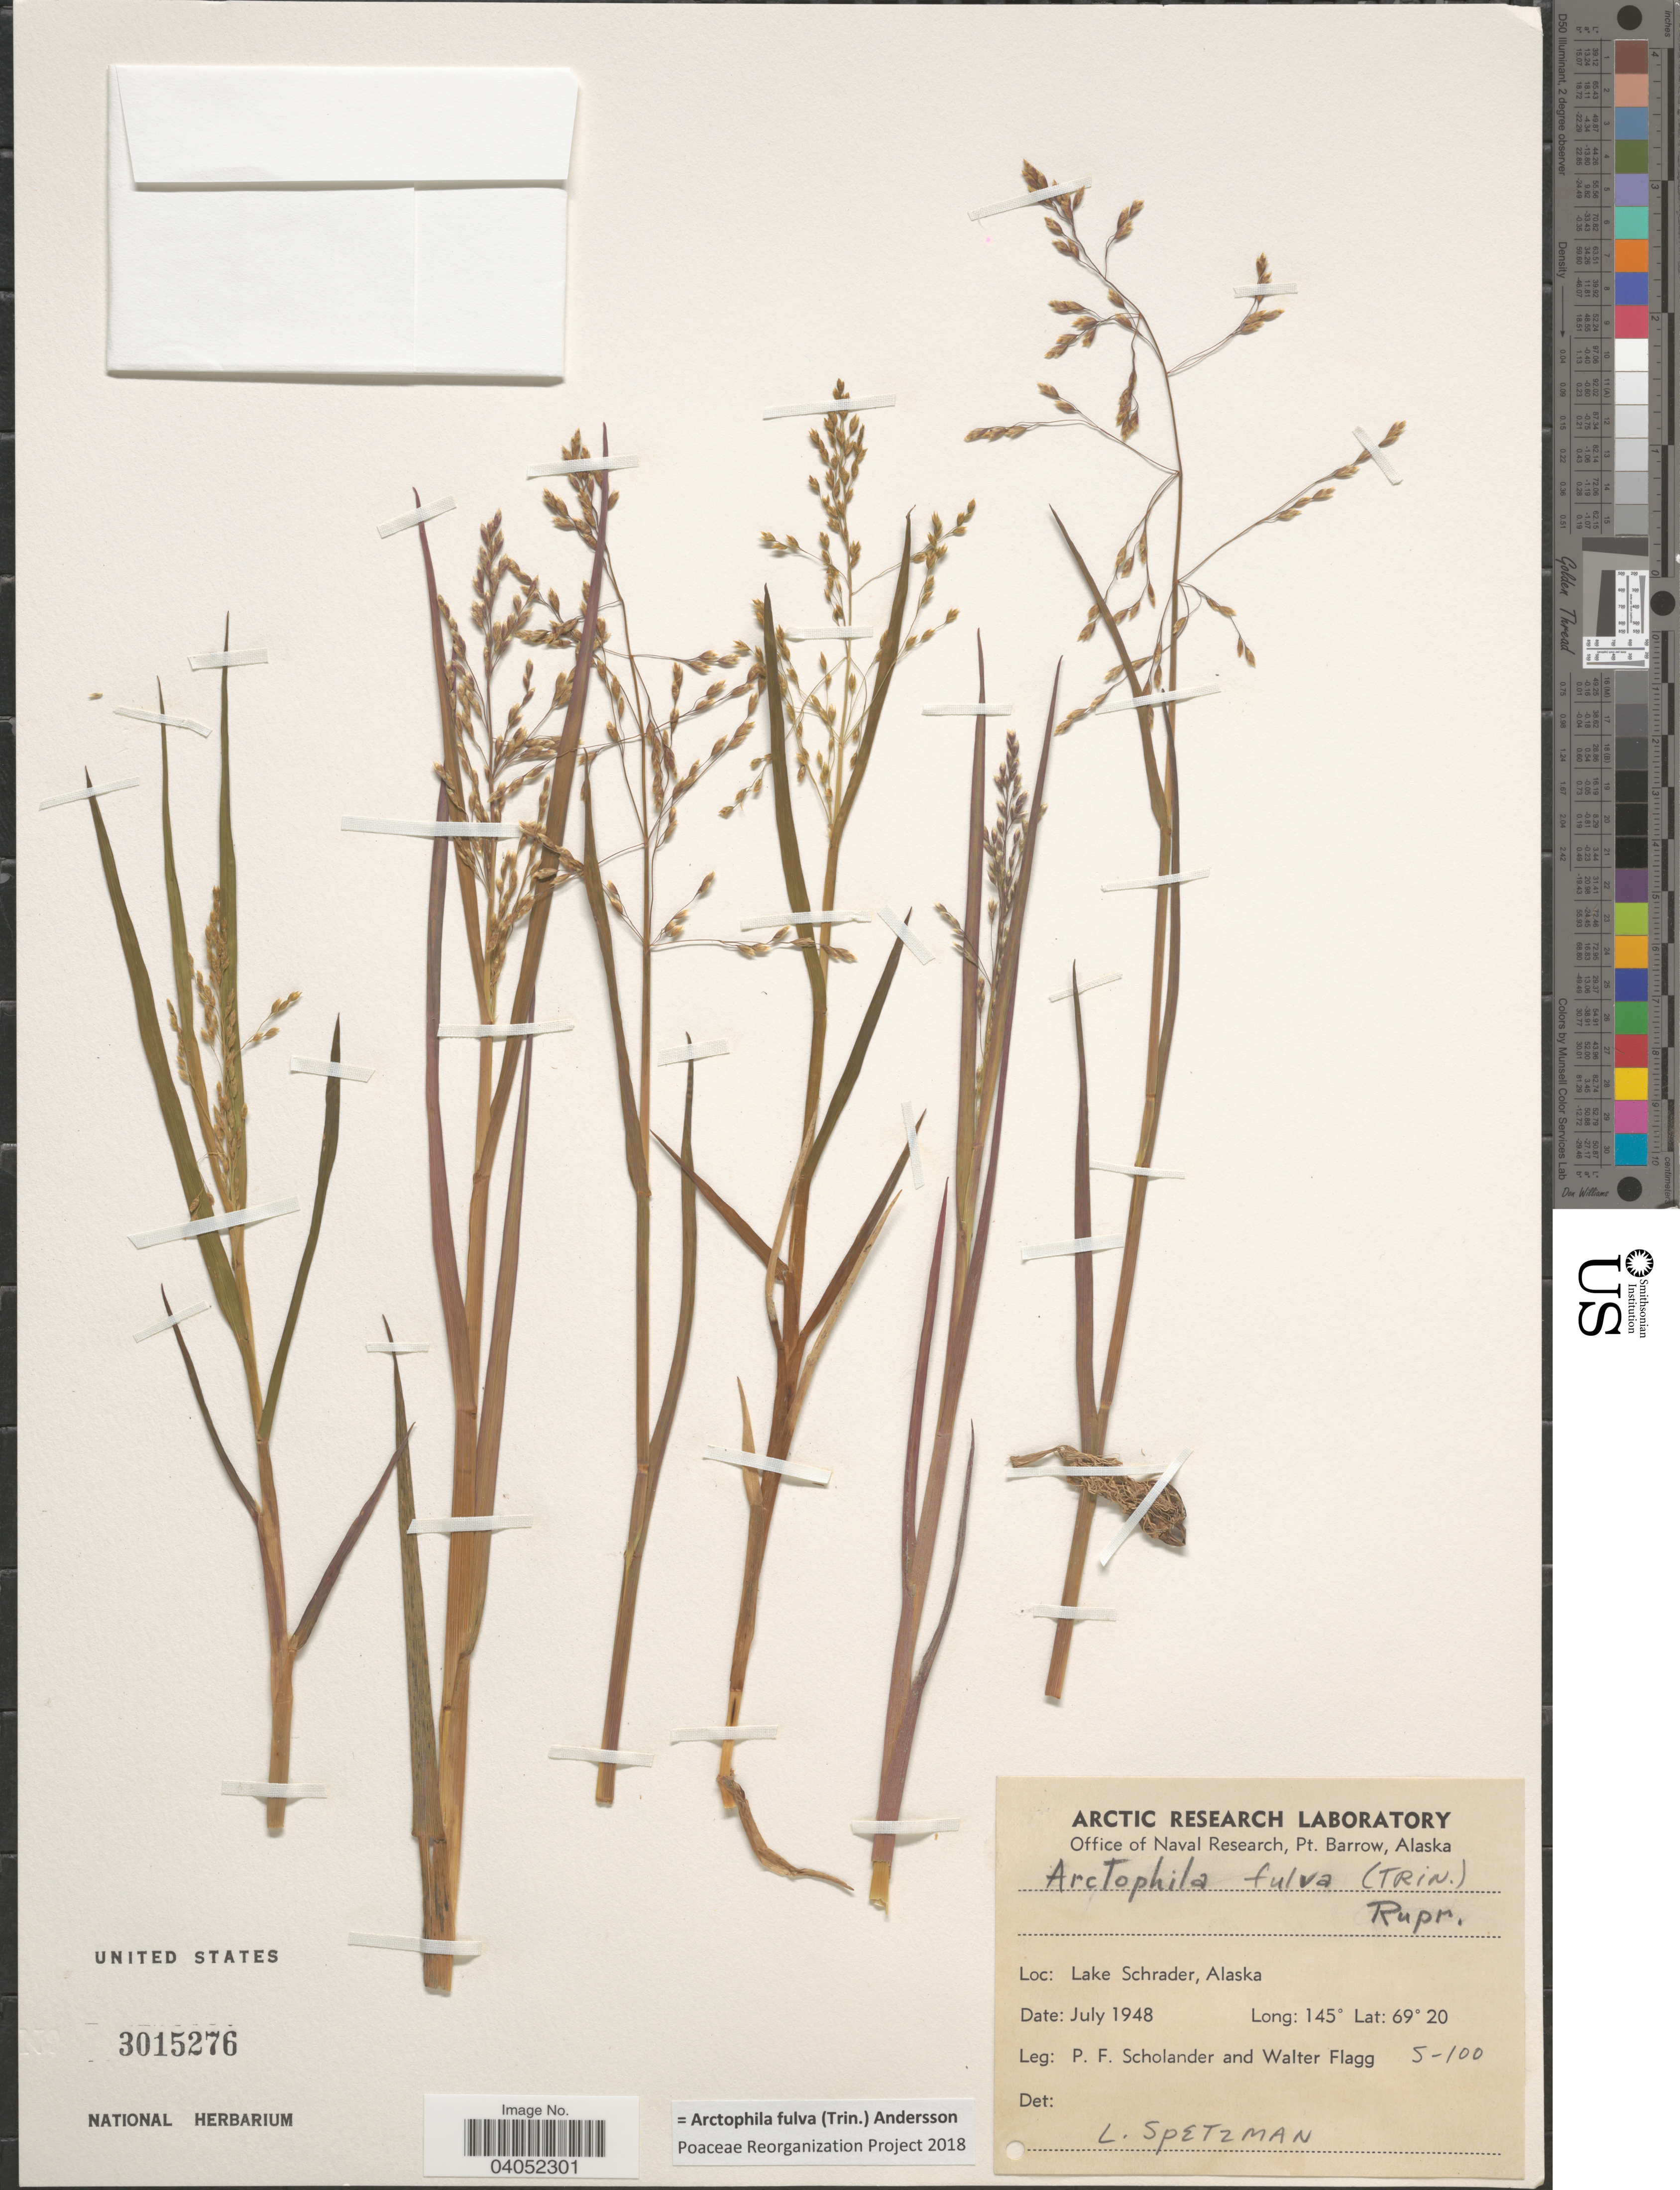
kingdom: Plantae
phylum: Tracheophyta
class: Liliopsida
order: Poales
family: Poaceae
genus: Arctophila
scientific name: Arctophila fulva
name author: (Trin.) Andersson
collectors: P. Scholander & W. Flagg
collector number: S-100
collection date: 1948-07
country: United States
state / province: Alaska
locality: Lake Schrader.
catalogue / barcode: US 3015276